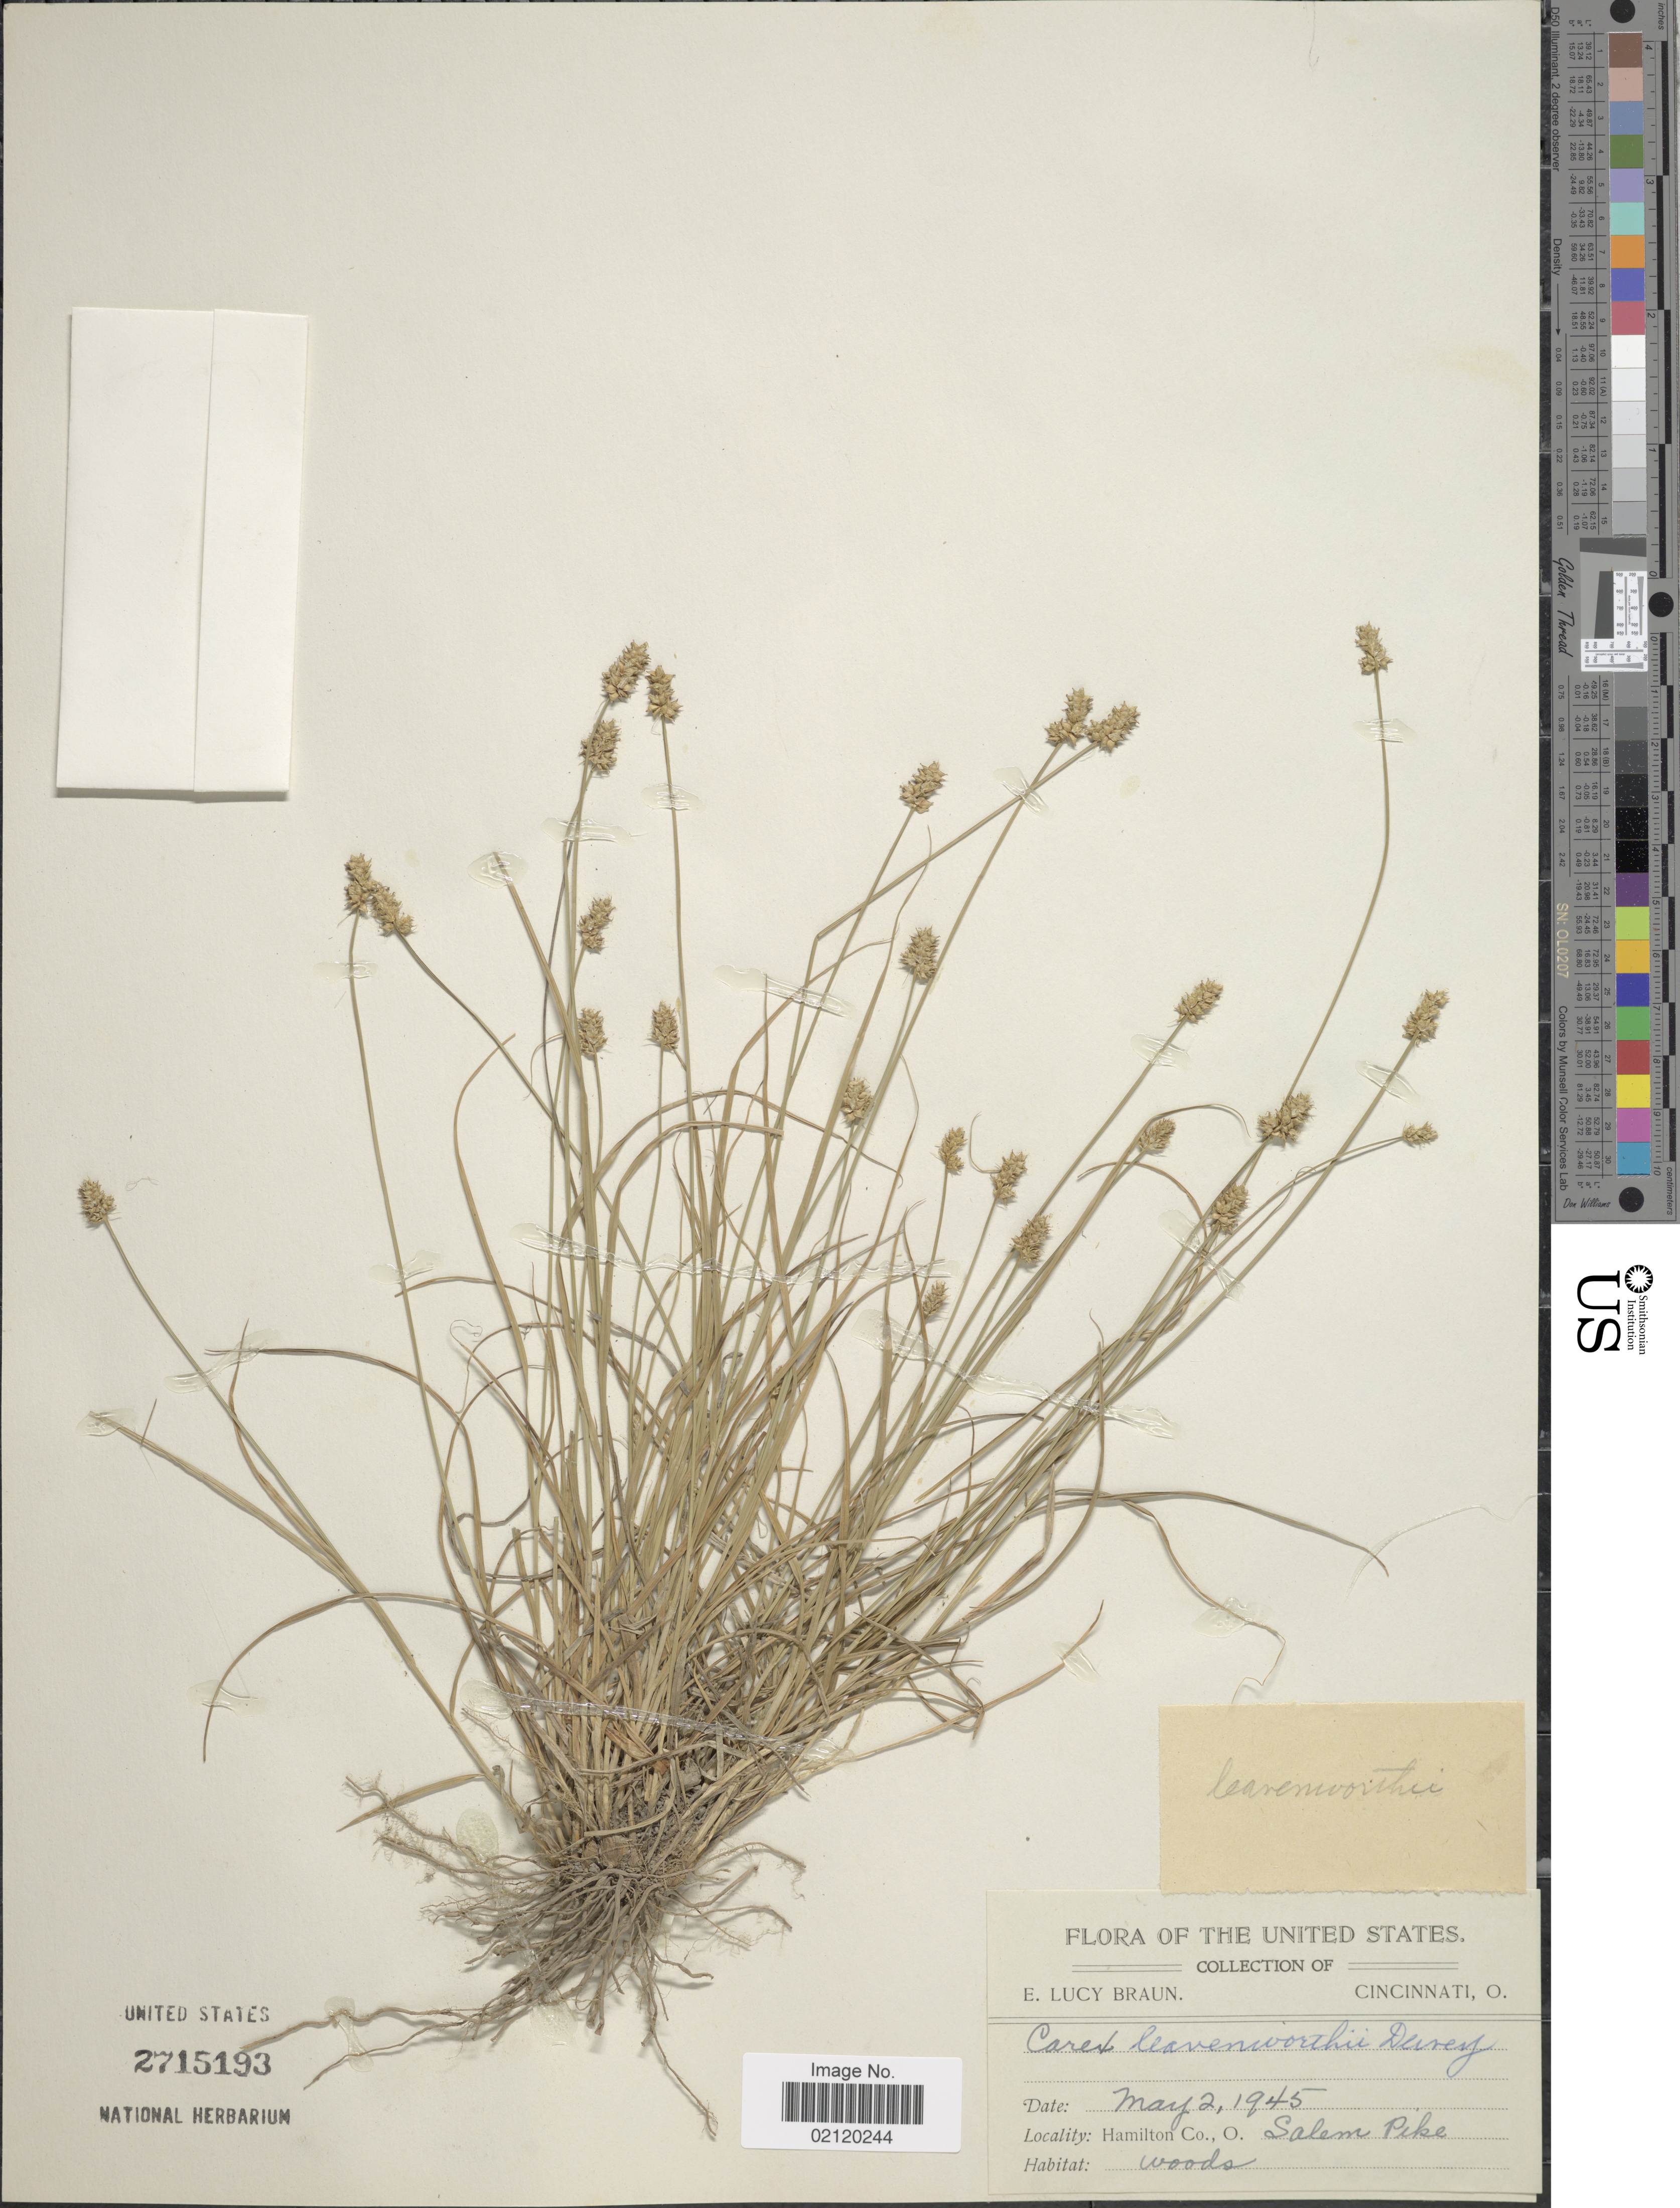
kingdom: Plantae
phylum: Tracheophyta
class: Liliopsida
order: Poales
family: Cyperaceae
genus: Carex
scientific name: Carex leavenworthii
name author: Dewey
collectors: E. L. Braun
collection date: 1945-05-02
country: United States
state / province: Ohio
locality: Hamilton Co., O., Salem Pike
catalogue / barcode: US 2715193